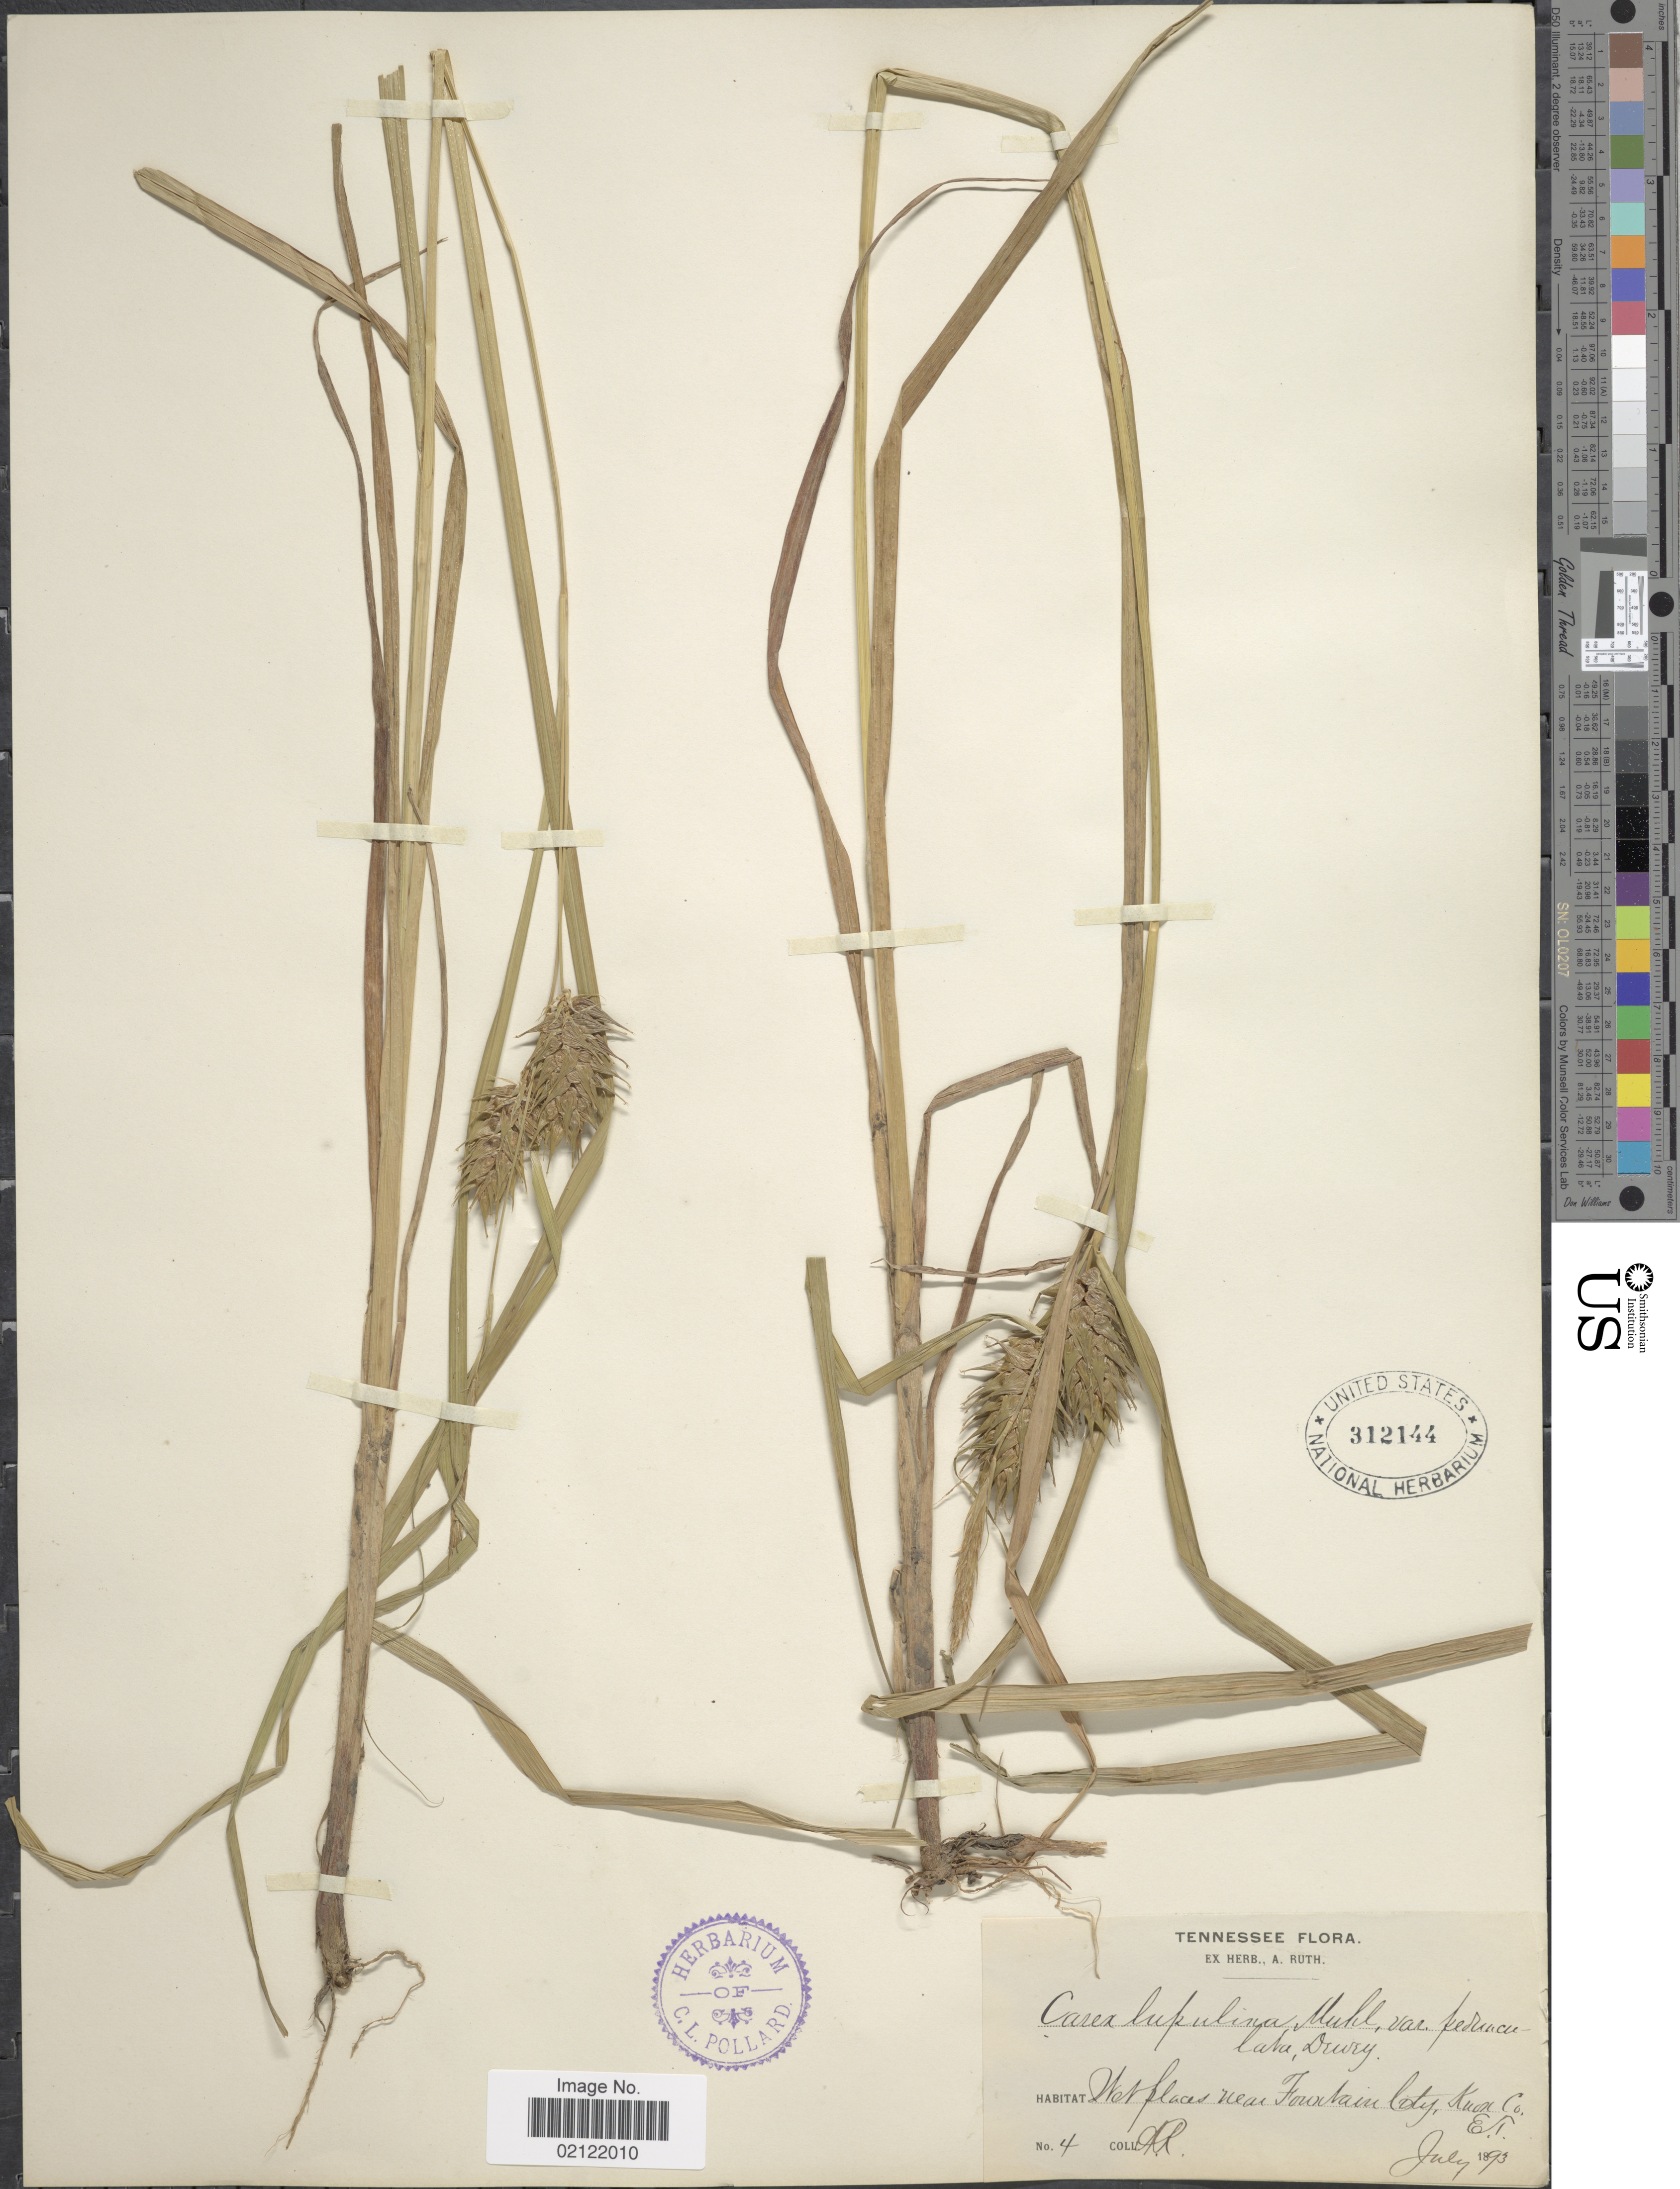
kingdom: Plantae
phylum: Tracheophyta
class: Liliopsida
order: Poales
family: Cyperaceae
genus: Carex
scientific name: Carex lupulina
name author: Muhl. ex Willd.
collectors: A. Ruth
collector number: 4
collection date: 1893-07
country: United States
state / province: Tennessee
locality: Wet places near Fountain City, Kuon Co., E.T.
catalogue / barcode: US 312144